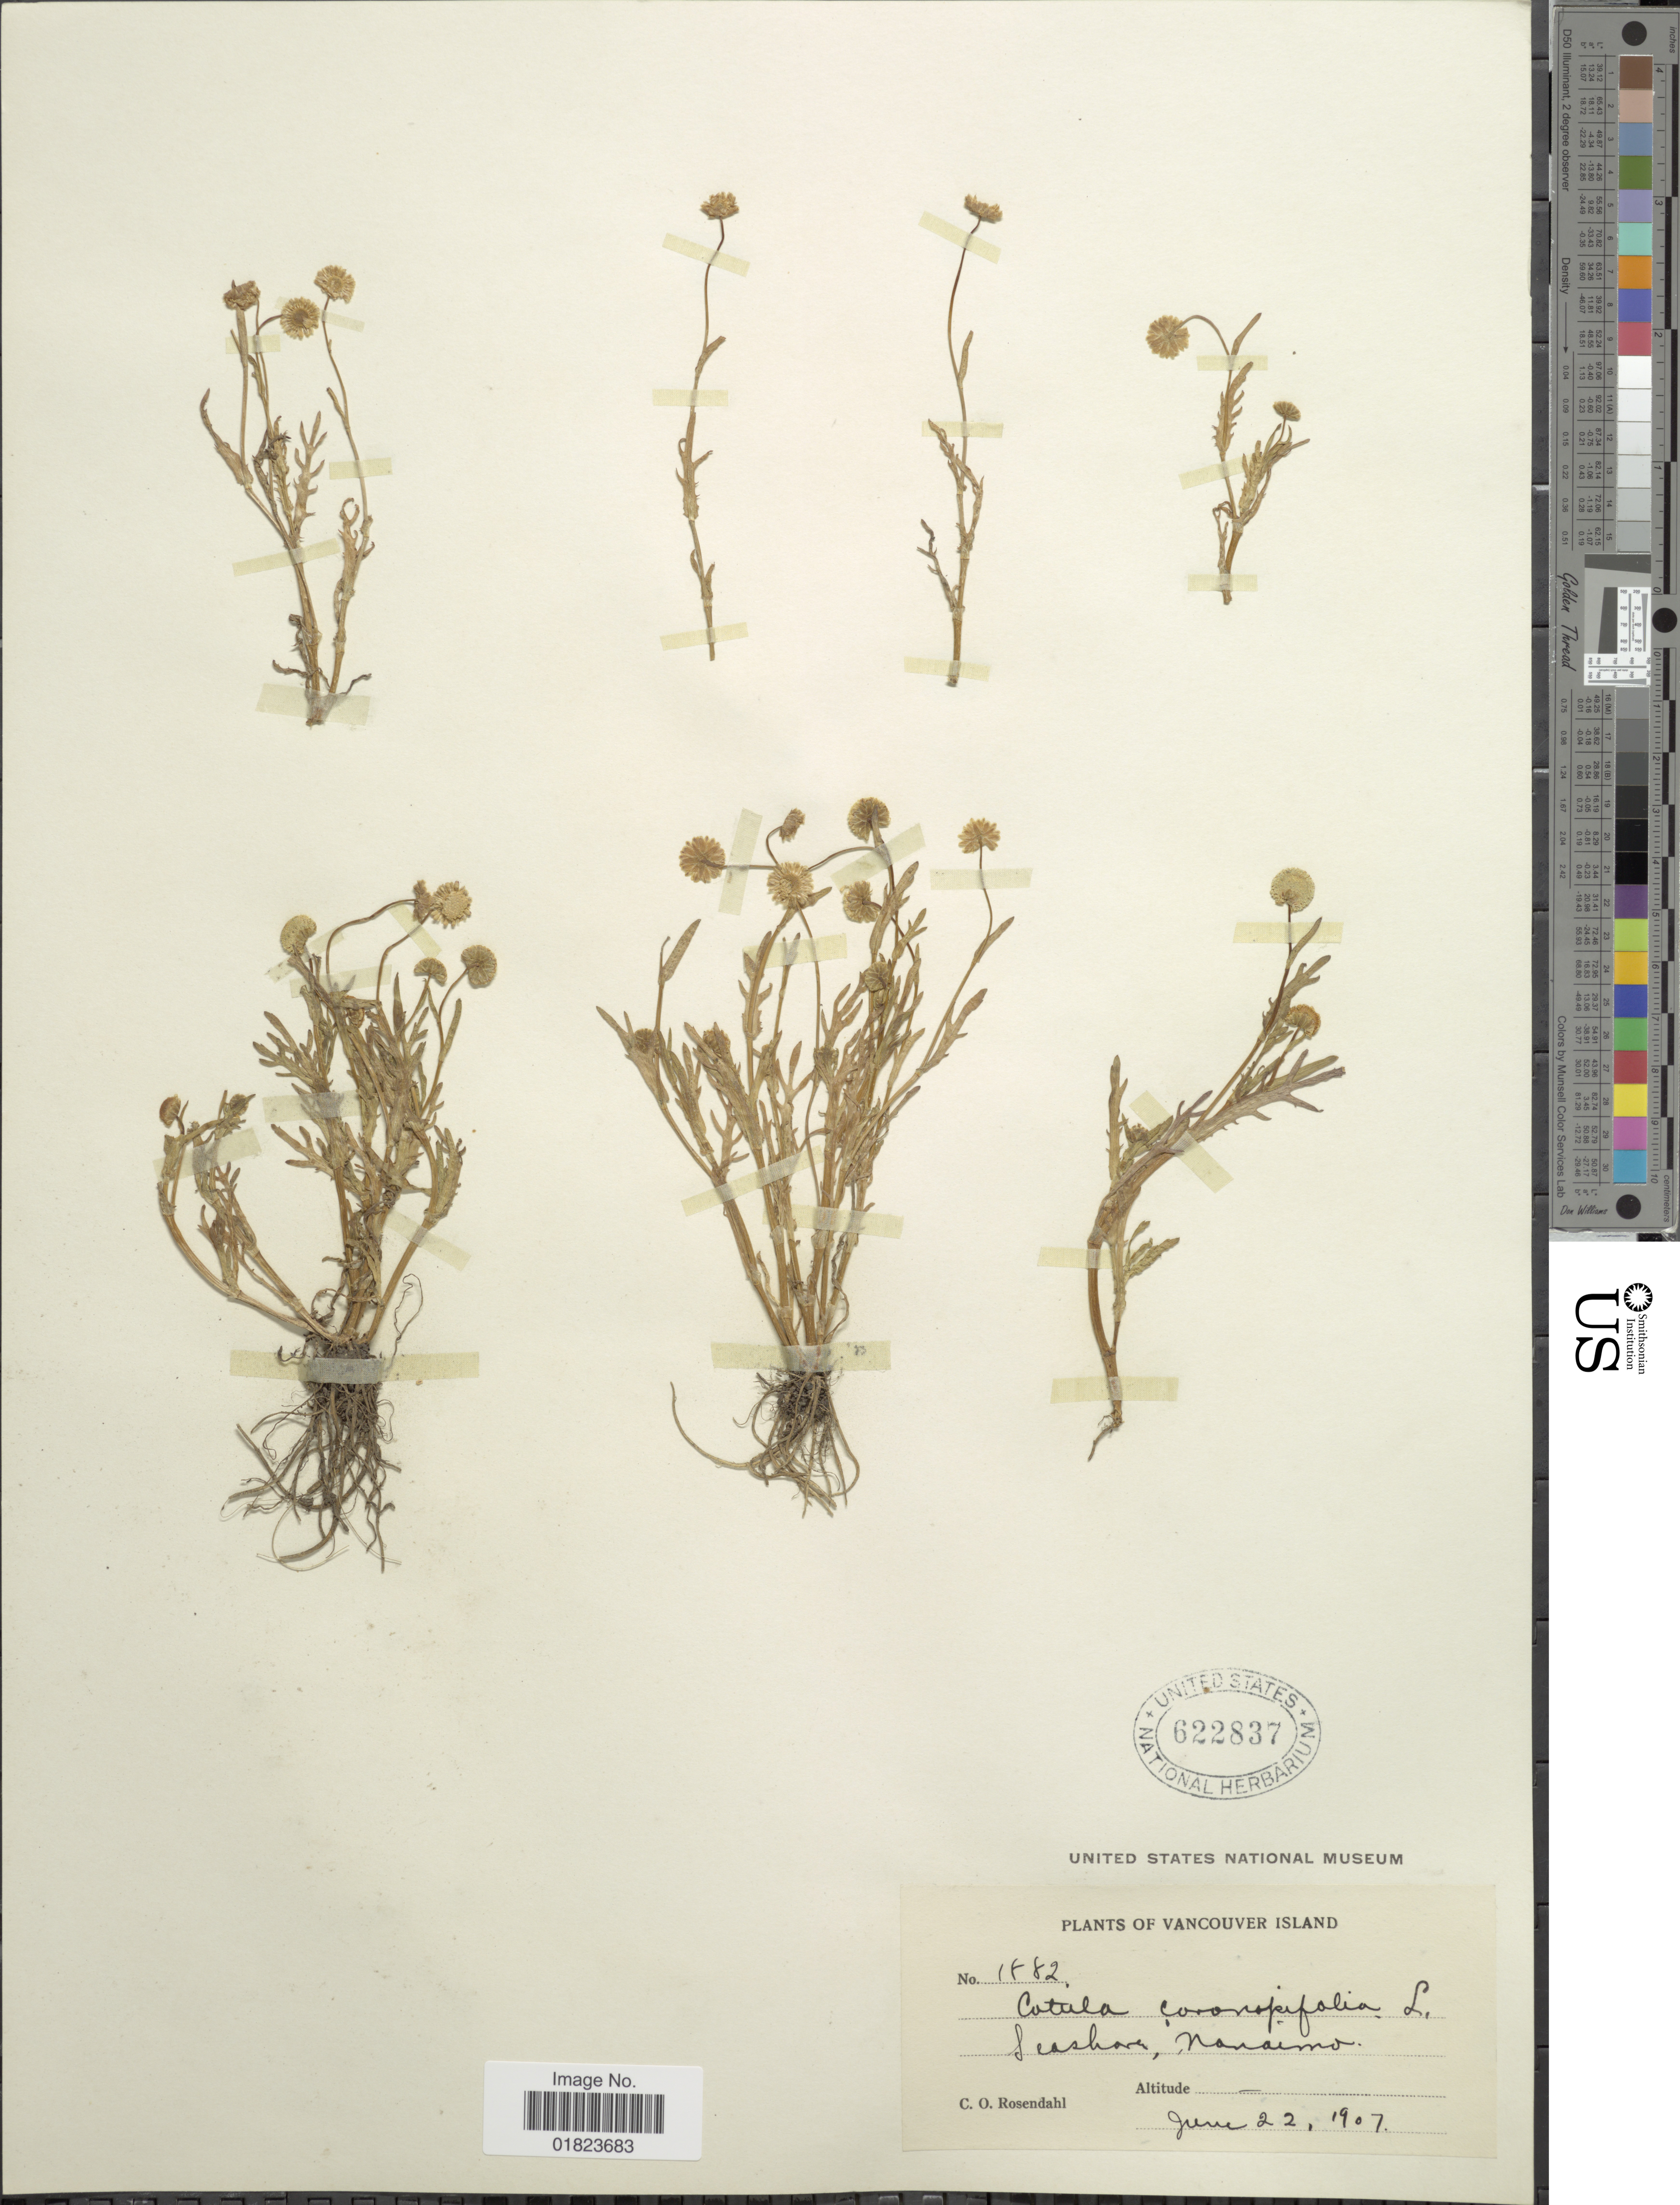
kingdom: Plantae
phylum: Tracheophyta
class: Magnoliopsida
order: Asterales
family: Asteraceae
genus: Cotula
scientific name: Cotula coronopifolia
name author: L.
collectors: C. O. Rosendahl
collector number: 1882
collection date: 1907-06-22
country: Canada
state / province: British Columbia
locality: Seashore, Nanaimo. Vancouver Island.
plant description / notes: No precise locality correction needed.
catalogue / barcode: US 622837